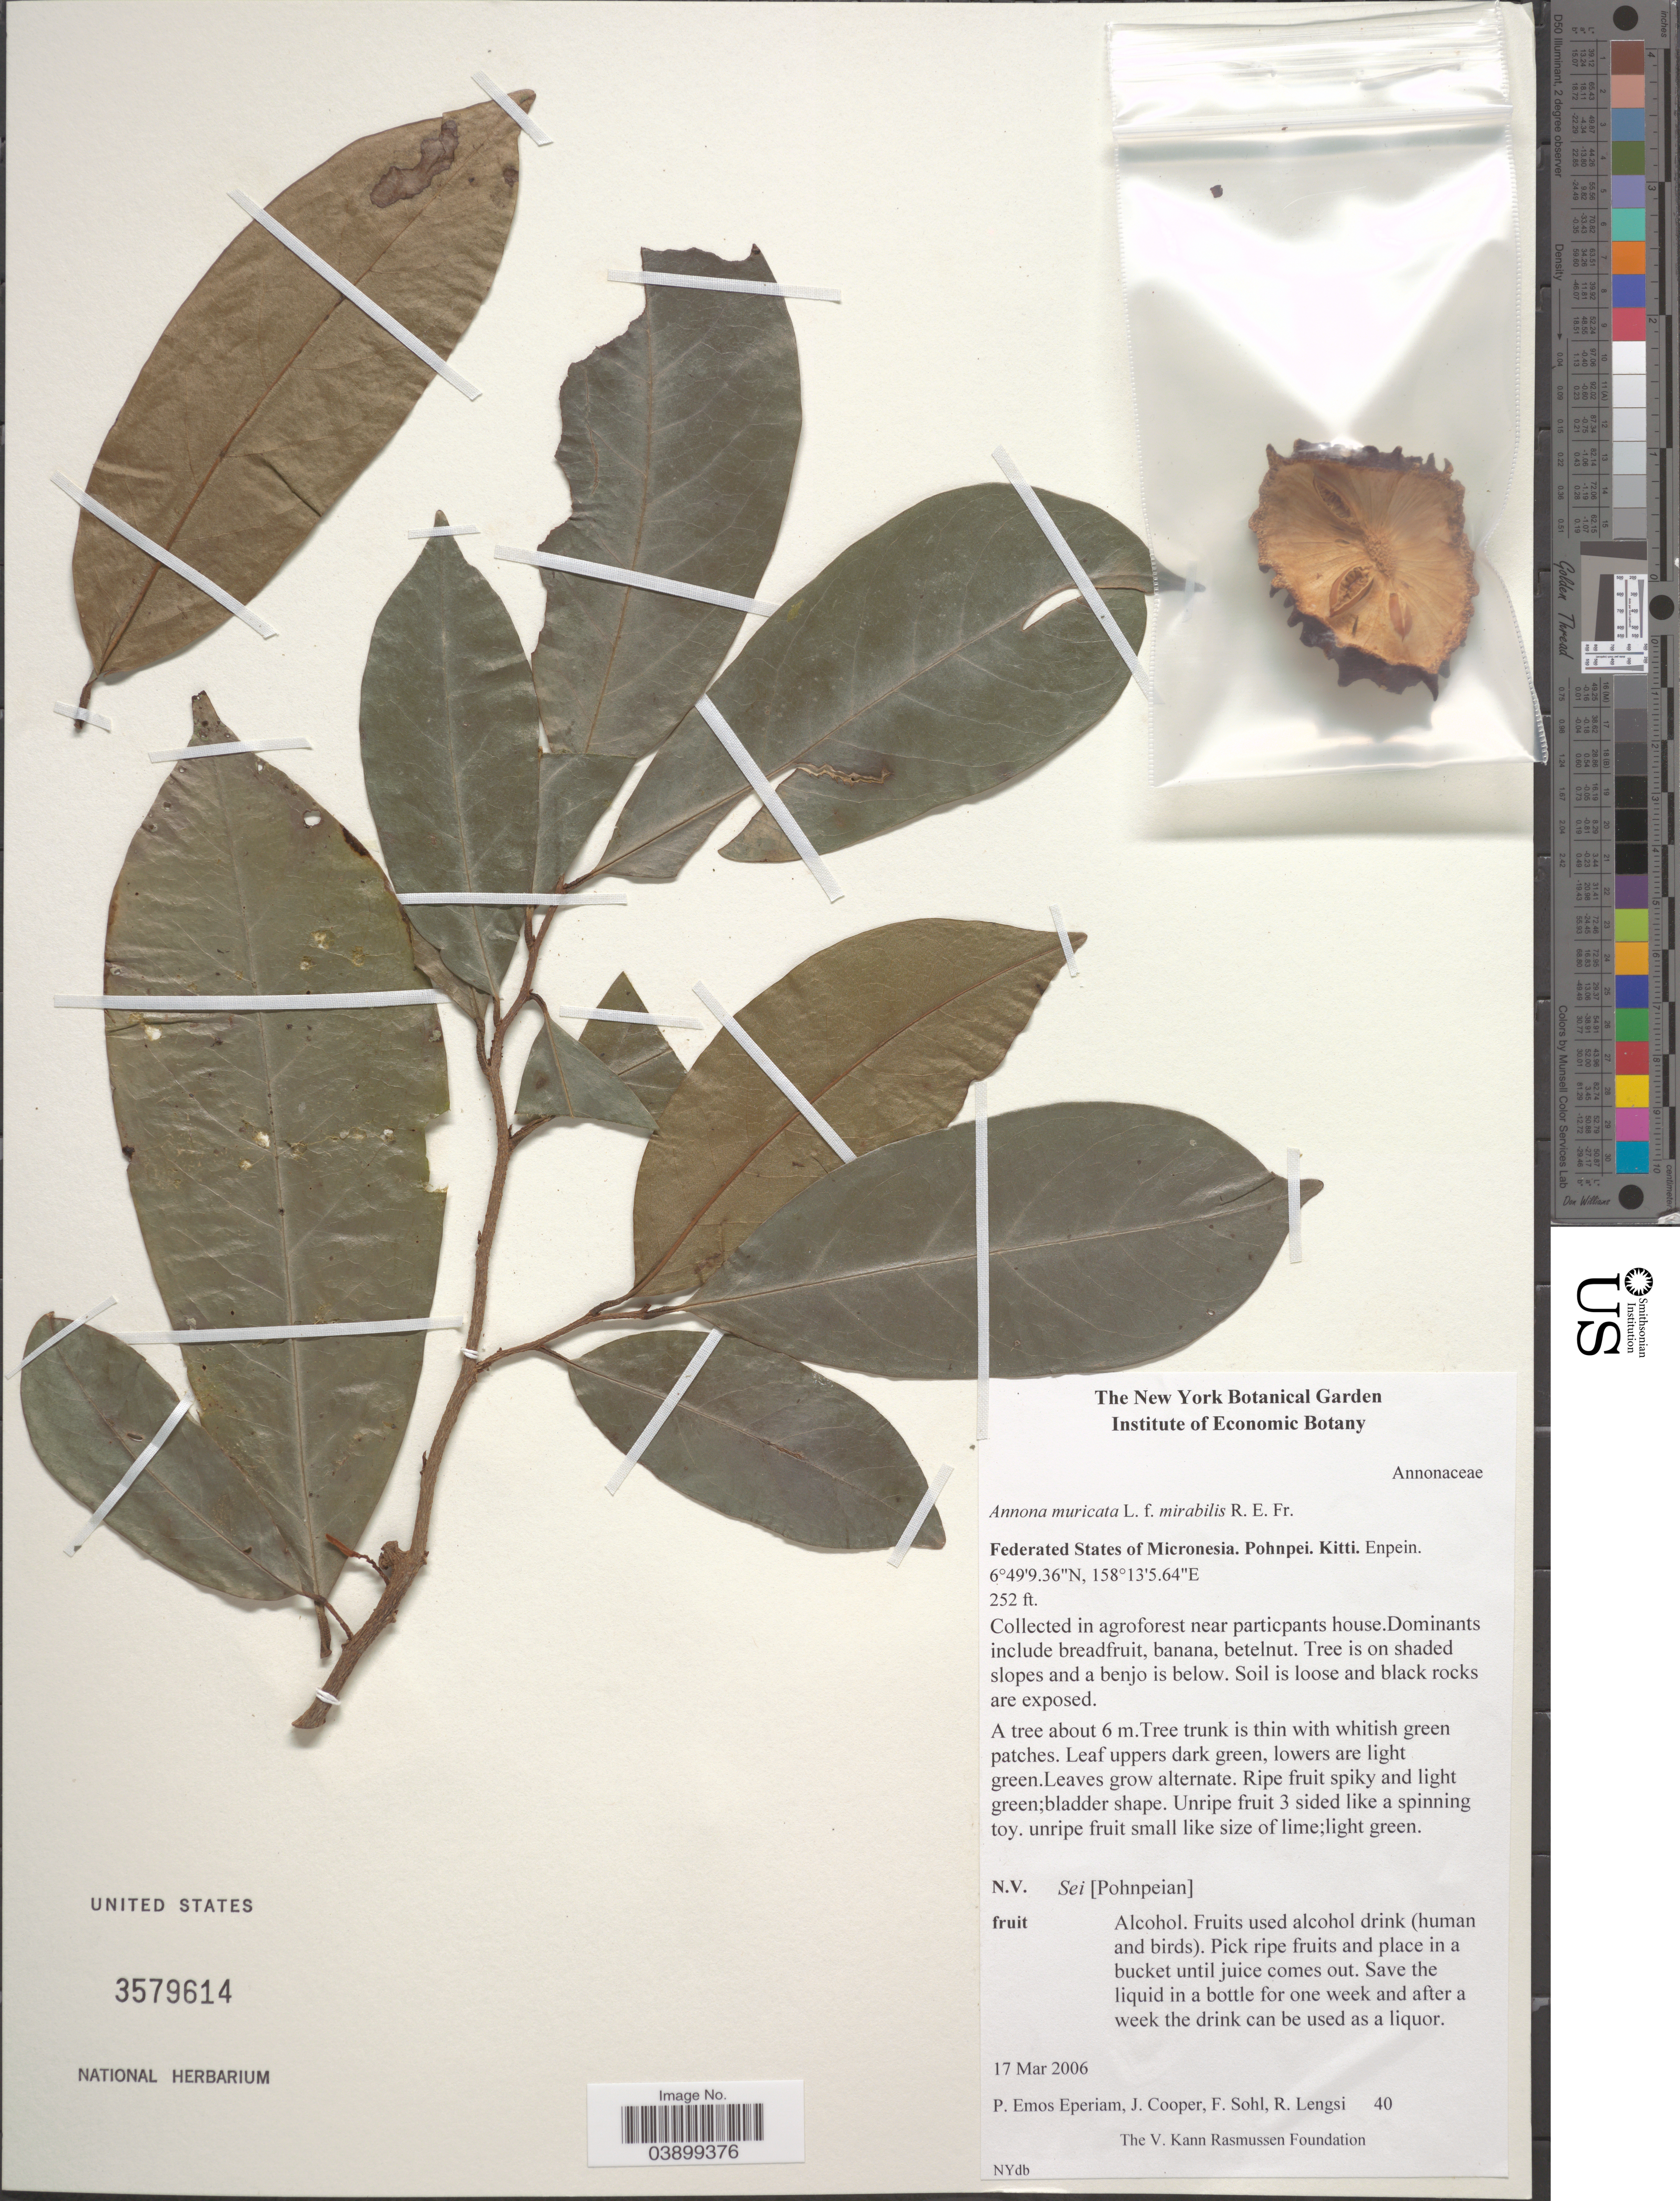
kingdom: Plantae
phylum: Tracheophyta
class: Magnoliopsida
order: Magnoliales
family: Annonaceae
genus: Annona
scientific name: Annona muricata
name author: L.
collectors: P. Eperiam, J. Cooper, F. Sohl & R. Lengsi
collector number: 40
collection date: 2006-03-17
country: Micronesia, Federated States of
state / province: Pohnpei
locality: Federated States of Micronesia. Kitti. Enpein. In agroforest near particpants house.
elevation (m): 77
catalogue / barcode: US 3579614